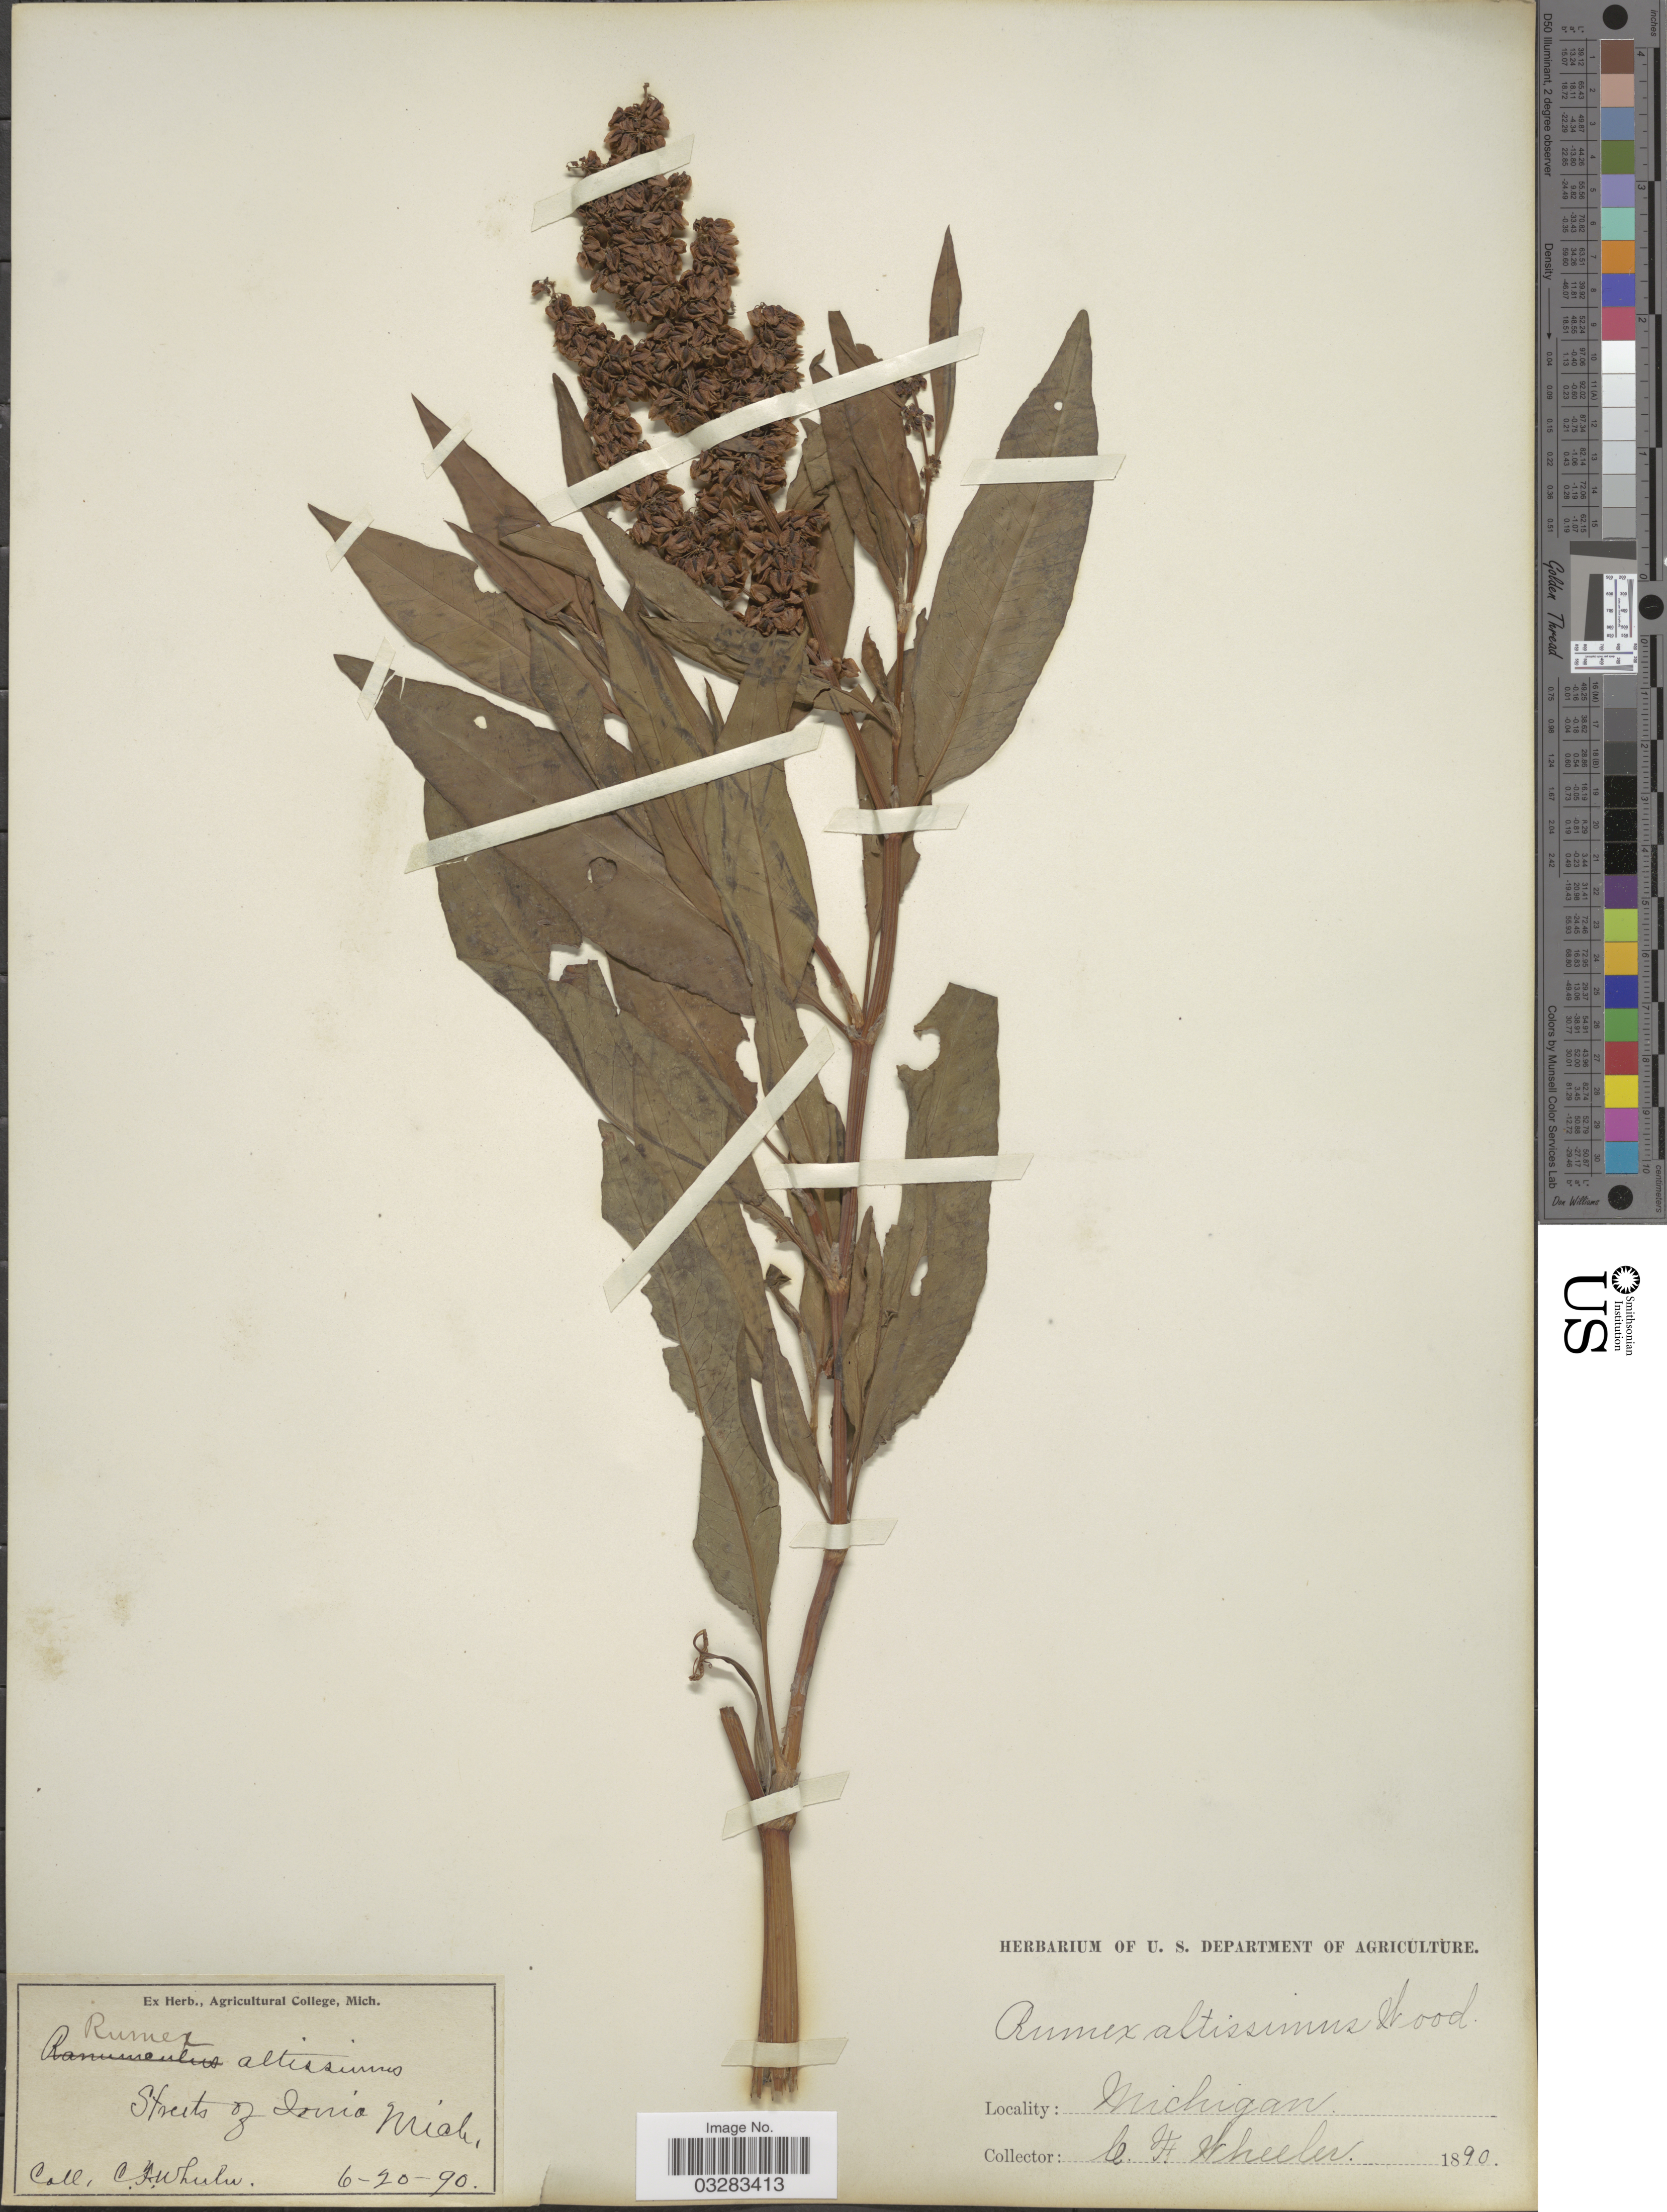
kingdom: Plantae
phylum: Tracheophyta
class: Magnoliopsida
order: Caryophyllales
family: Polygonaceae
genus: Rumex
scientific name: Rumex altissimus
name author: Alph. Wood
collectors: C. Wheeler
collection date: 1890-06-20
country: United States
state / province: Michigan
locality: Streets of Ionia.